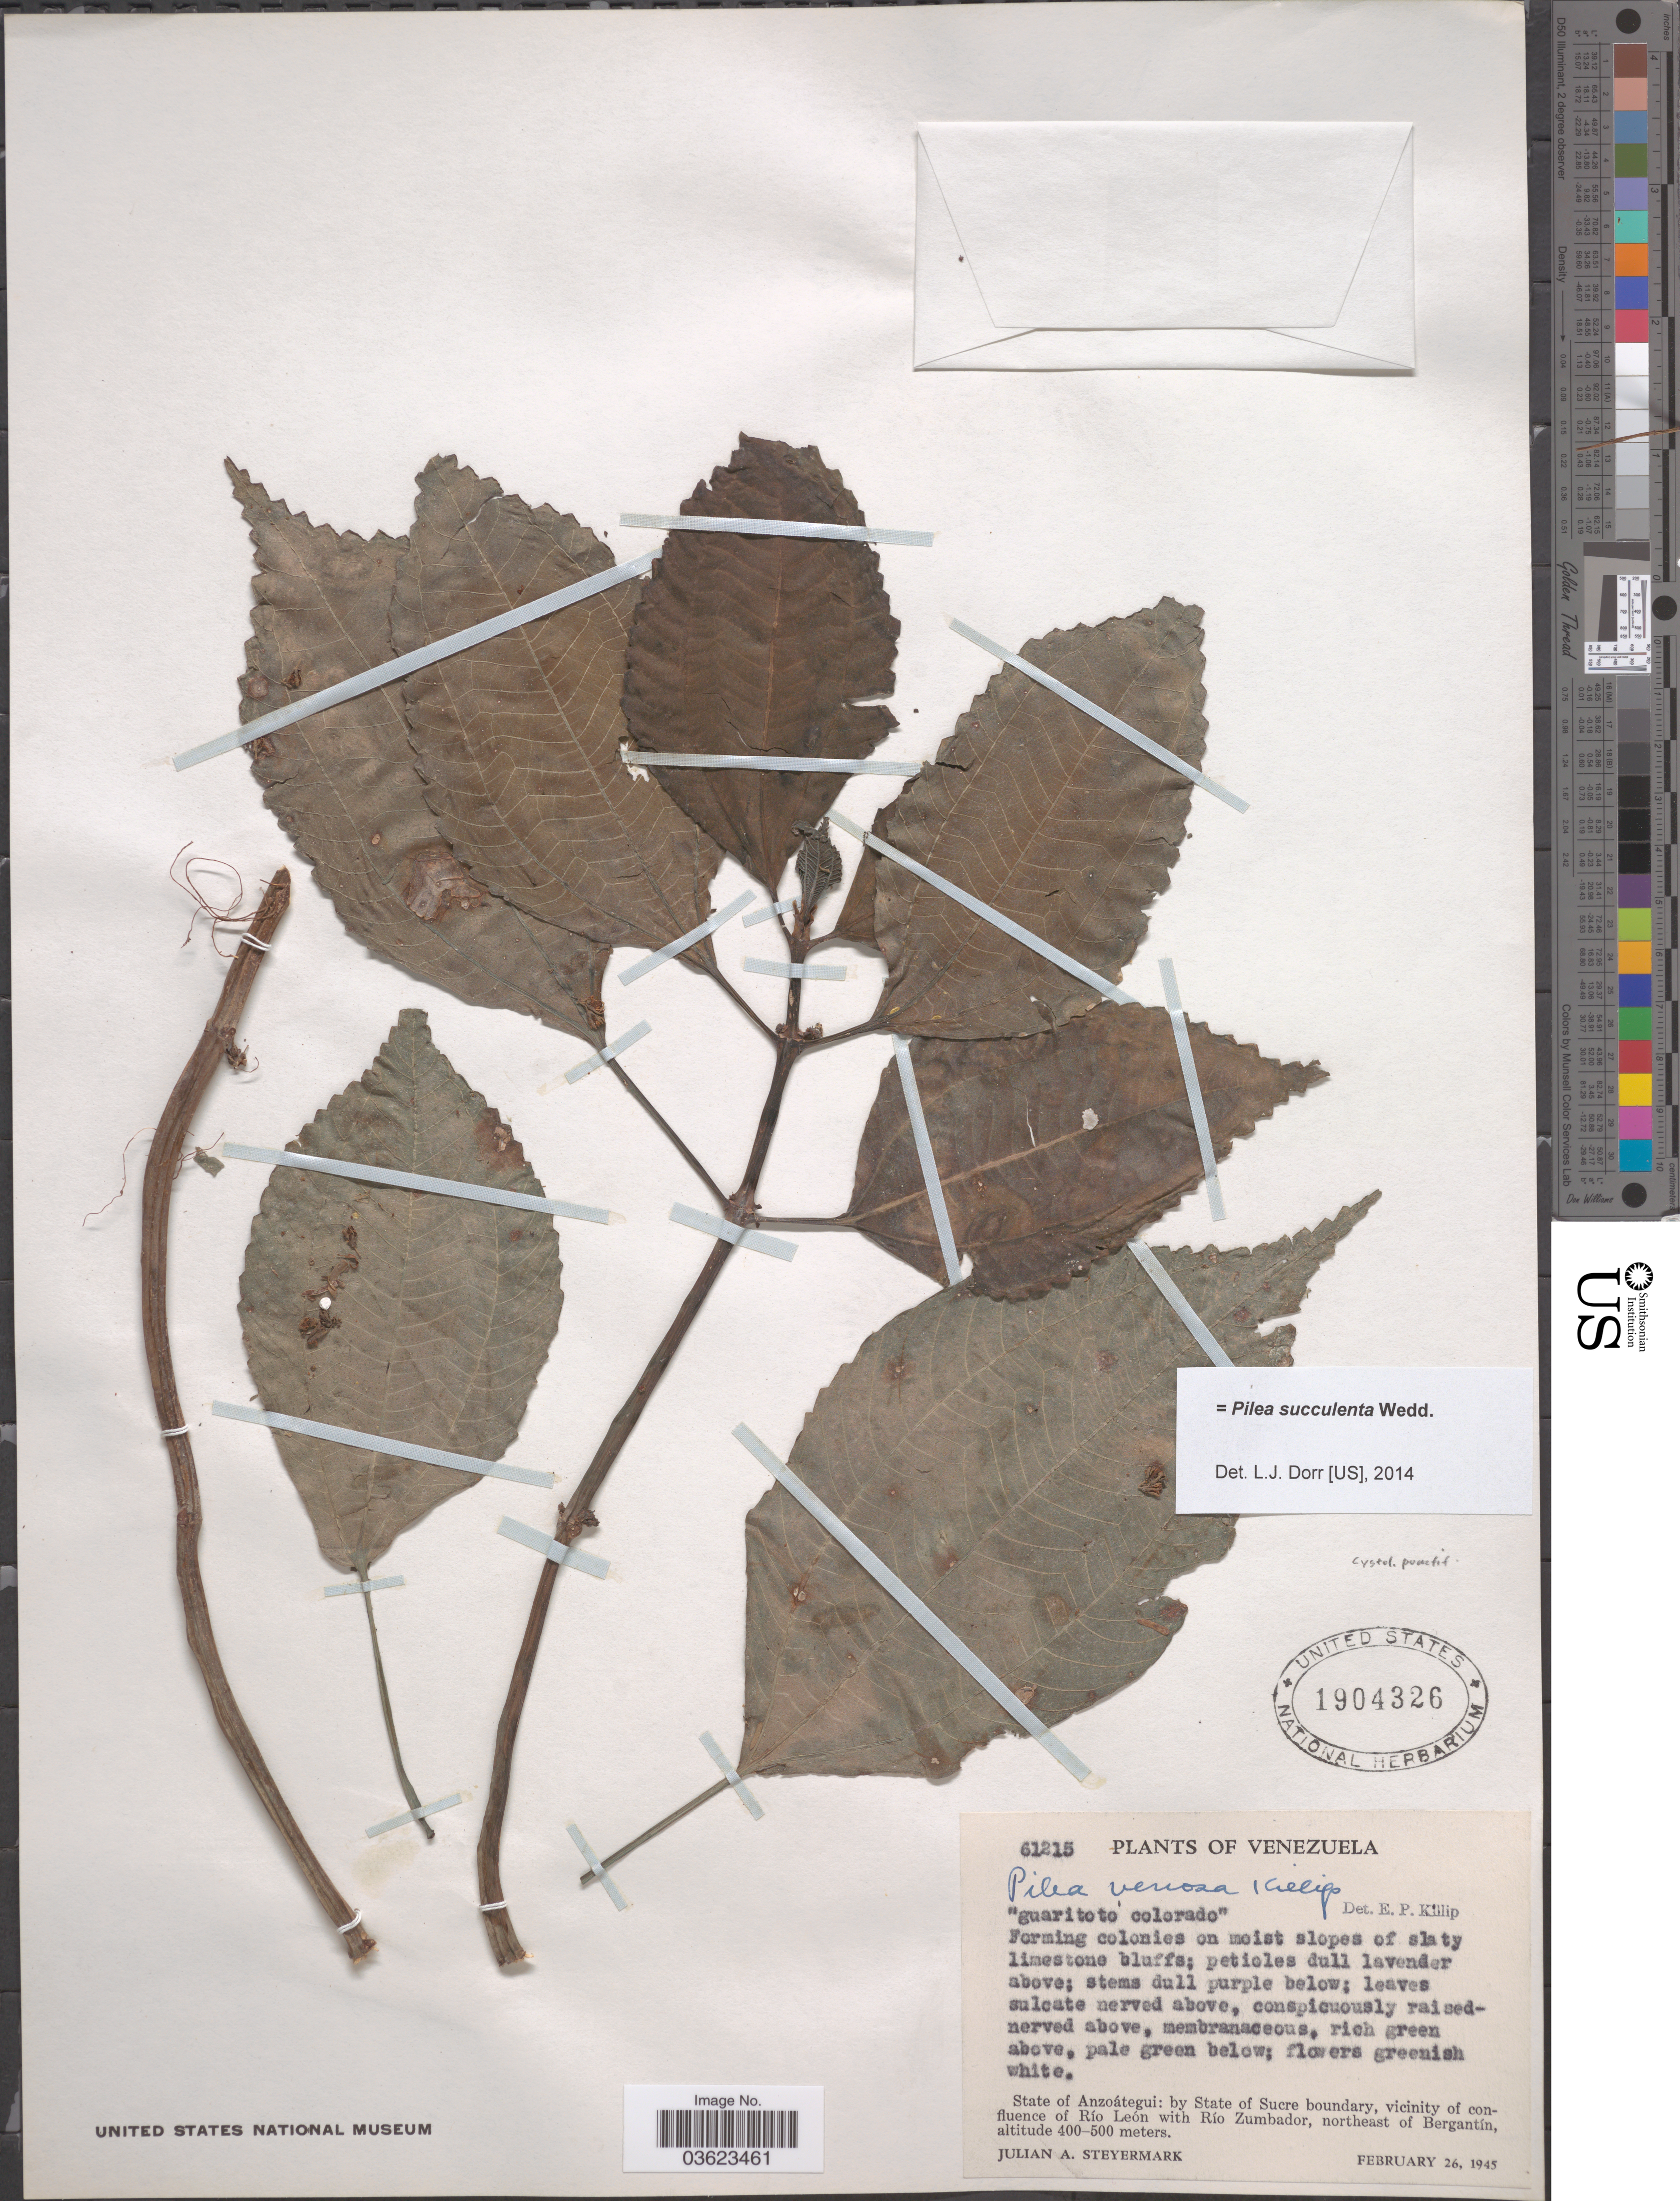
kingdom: Plantae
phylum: Tracheophyta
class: Magnoliopsida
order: Rosales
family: Urticaceae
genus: Pilea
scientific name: Pilea succulenta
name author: Wedd.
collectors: J. Steyermark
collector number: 61215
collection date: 1945-02-26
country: Venezuela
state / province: Anzoategui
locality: By State of Sucre boundary, vicinity of confluence of Río León with Río Zumbador, northeast of Bergantín.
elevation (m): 400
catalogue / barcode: US 1904326